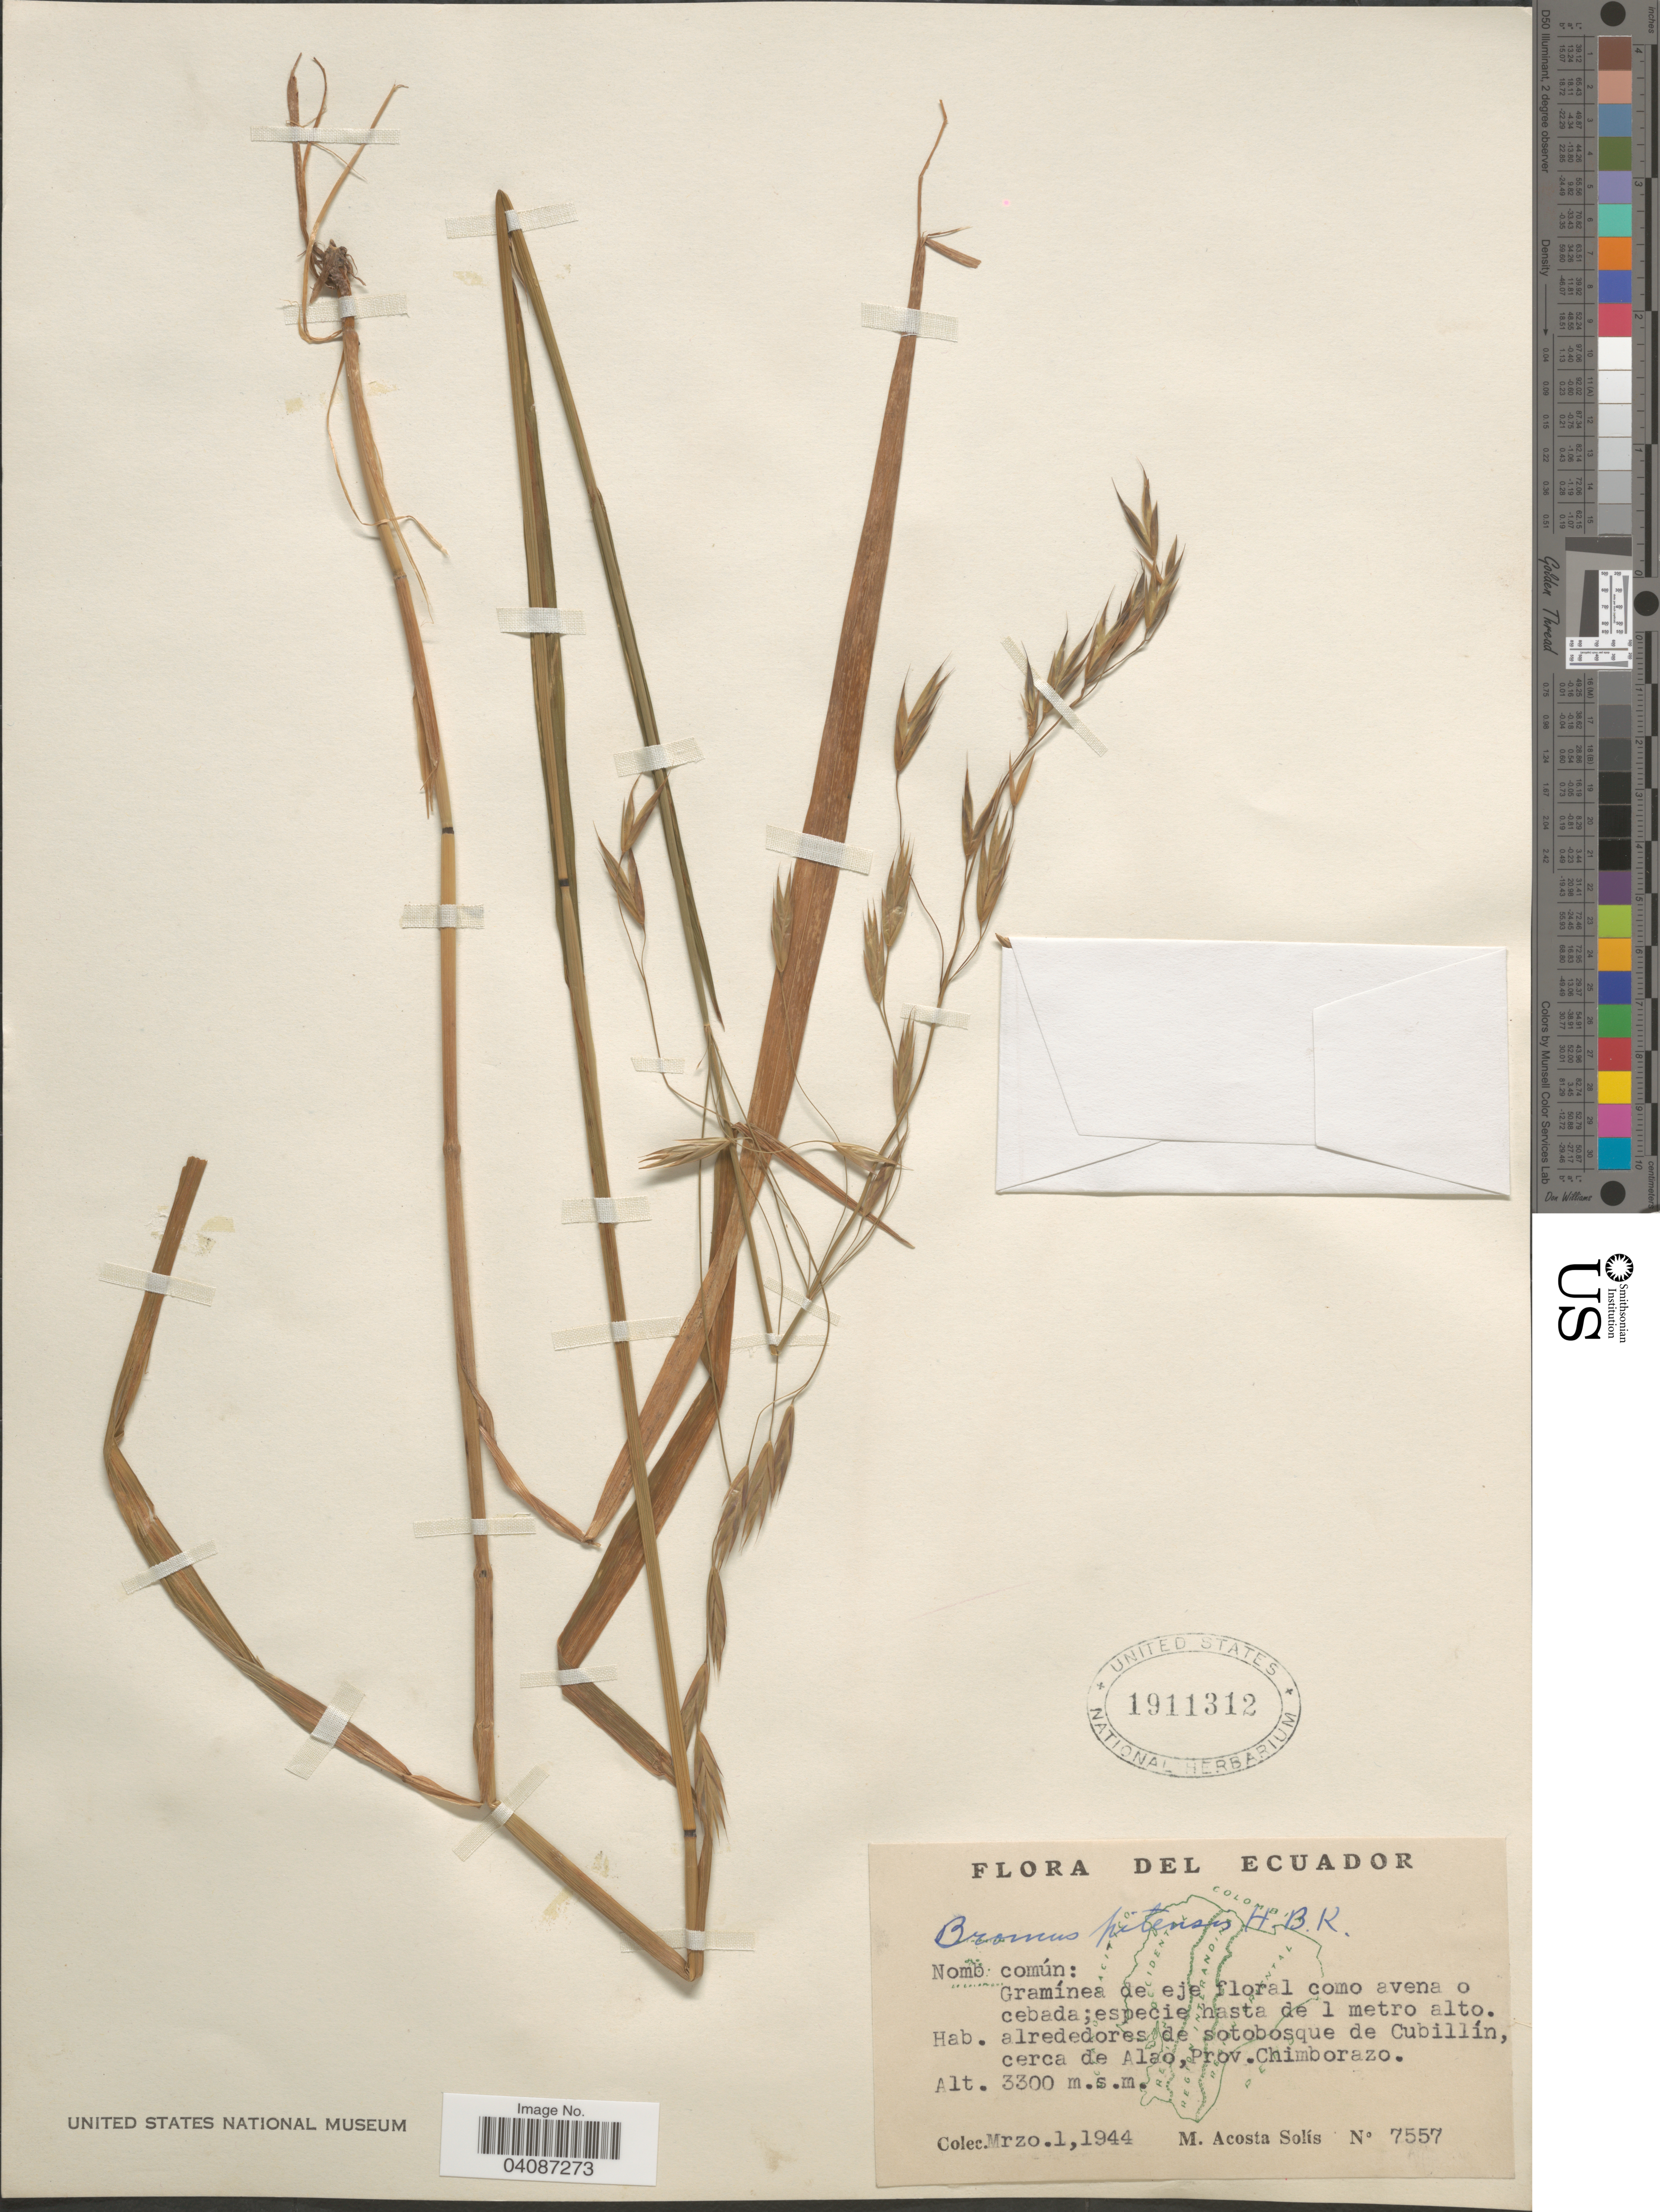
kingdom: Plantae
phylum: Tracheophyta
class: Liliopsida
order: Poales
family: Poaceae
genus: Bromus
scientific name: Bromus pitensis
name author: Kunth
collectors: M. Acosta Solis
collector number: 7557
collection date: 1944-03-01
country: Ecuador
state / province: Chimborazo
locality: Alrededores de sotobosque de Cubillín cerca de Alao.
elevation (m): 3300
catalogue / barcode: US 1911312